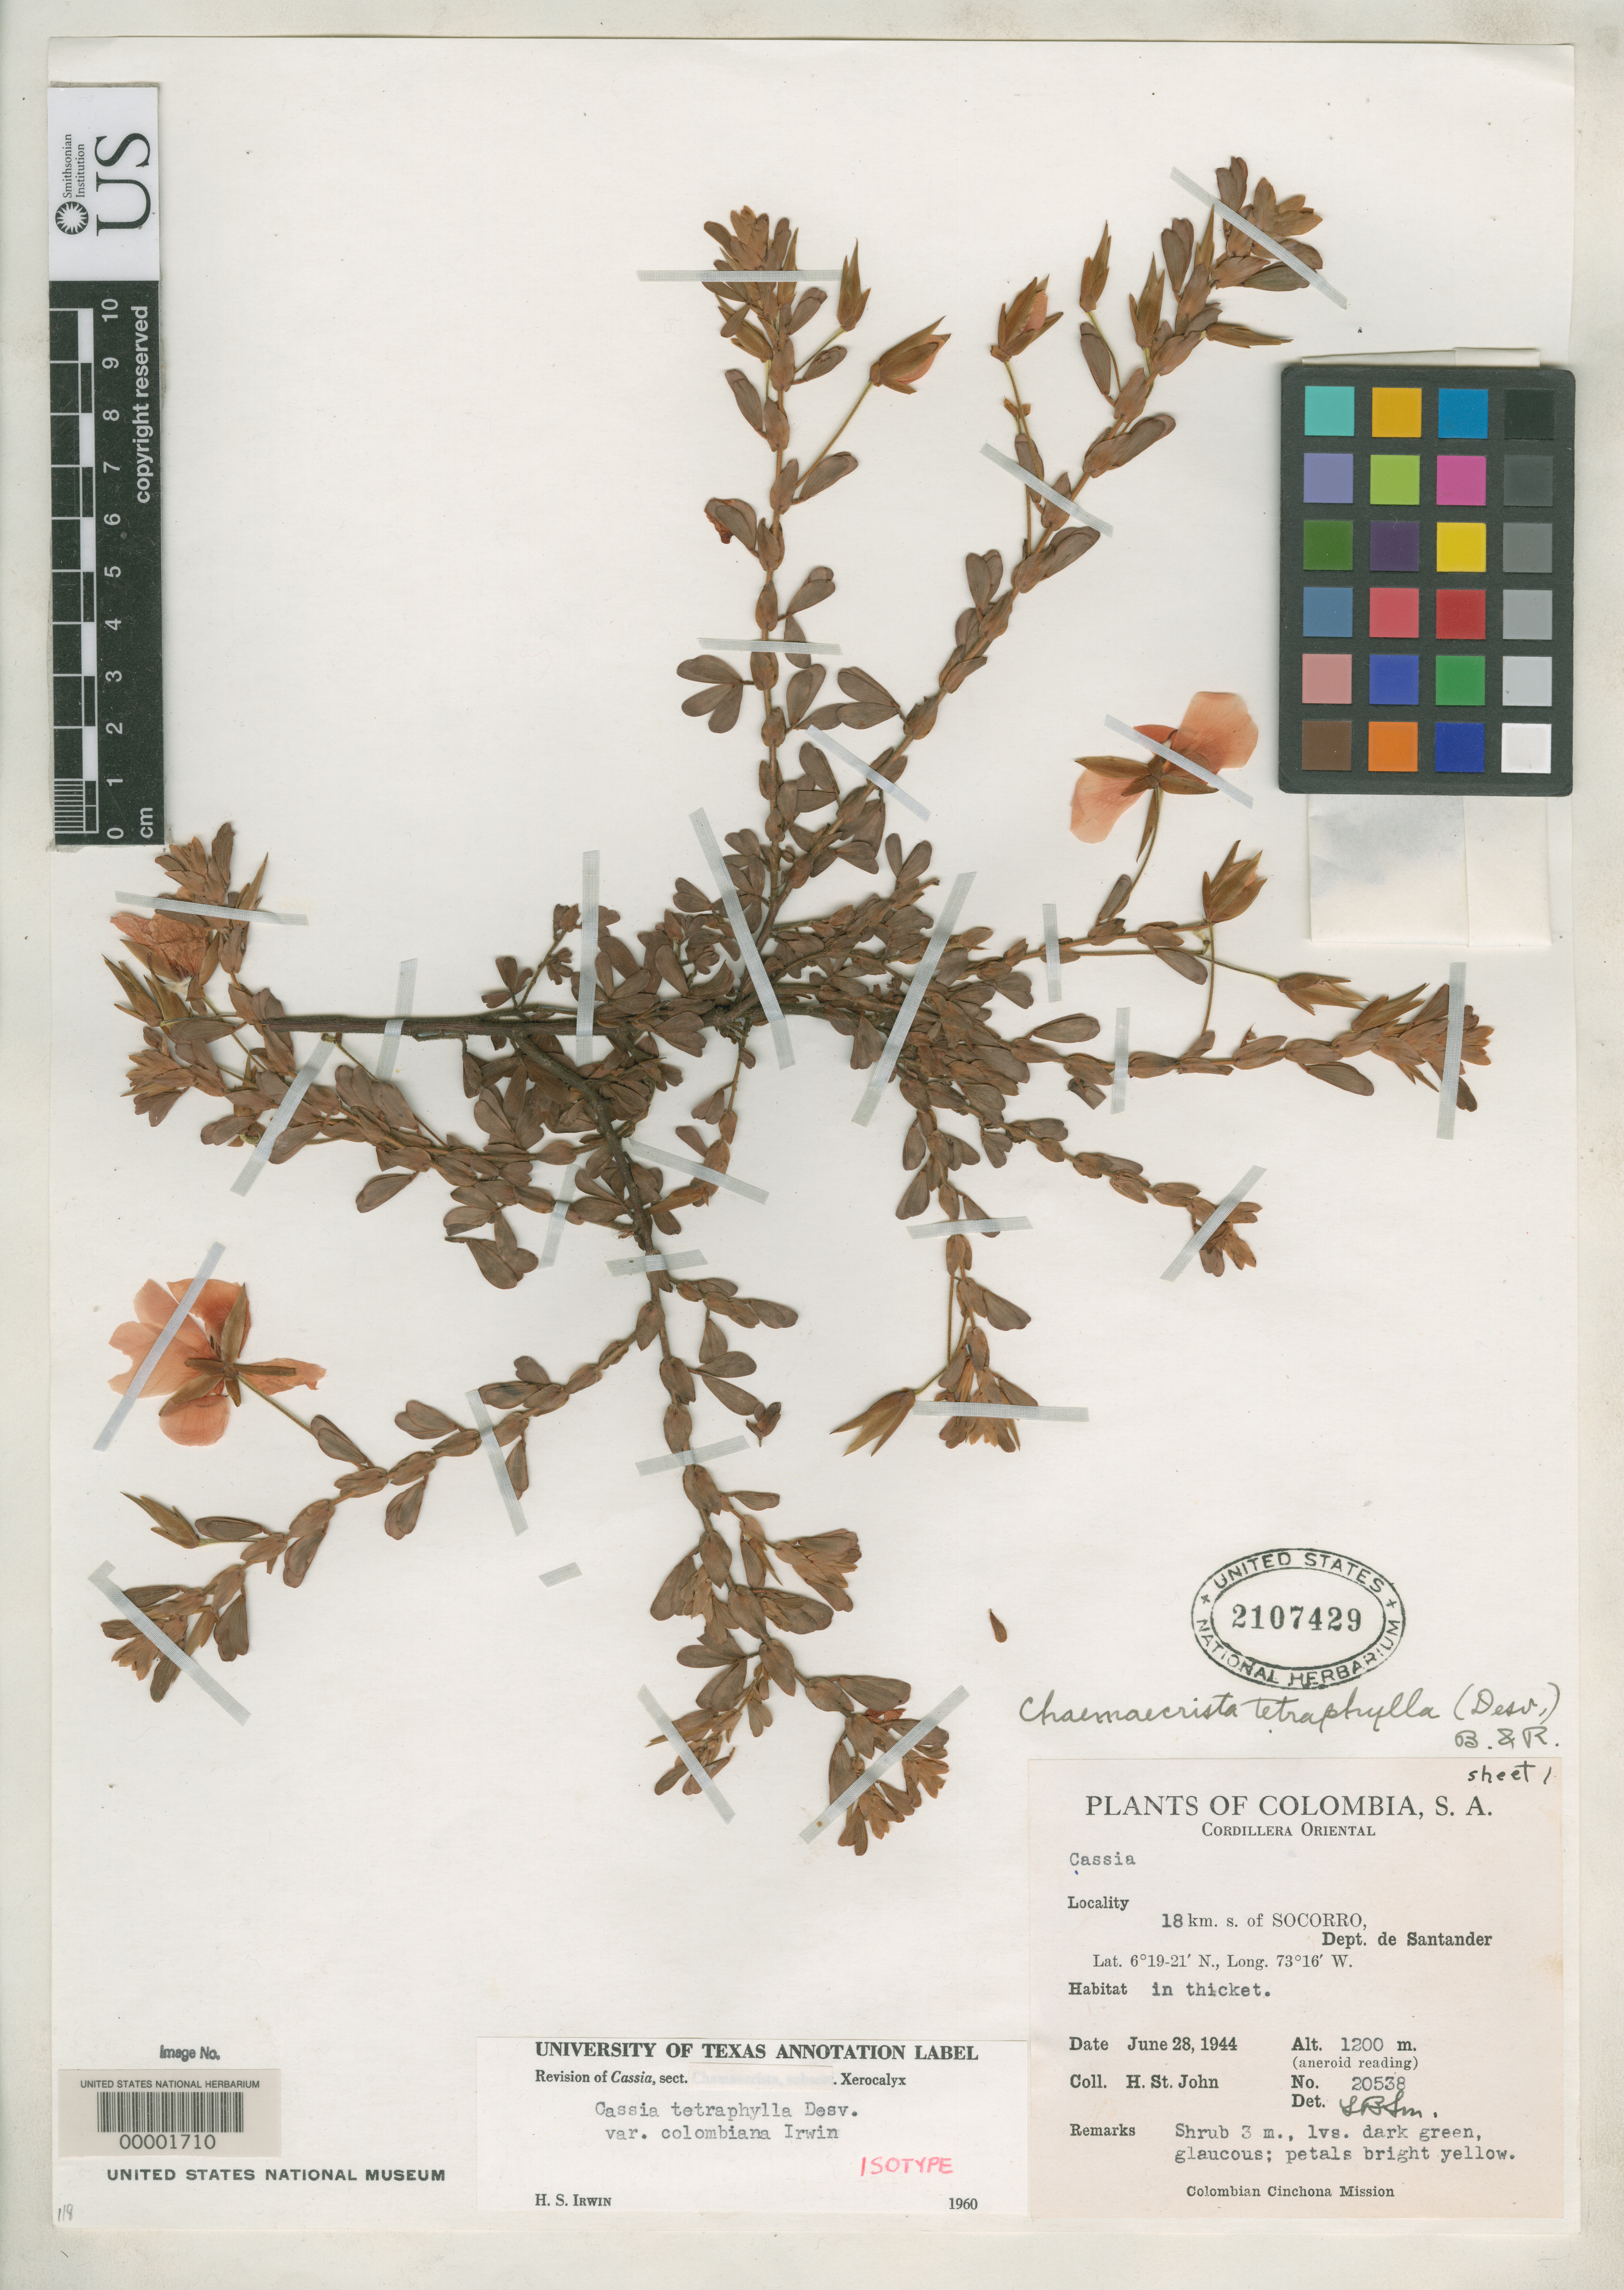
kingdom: Plantae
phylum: Tracheophyta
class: Magnoliopsida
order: Fabales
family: Fabaceae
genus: Cassia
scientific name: Cassia tetraphylla var. colombiana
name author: H.S. Irwin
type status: Isotype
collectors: H. St. John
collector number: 20538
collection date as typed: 28 Jun 1944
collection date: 1944-06-28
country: Colombia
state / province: Santander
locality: Socorro.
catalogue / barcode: US 2107429